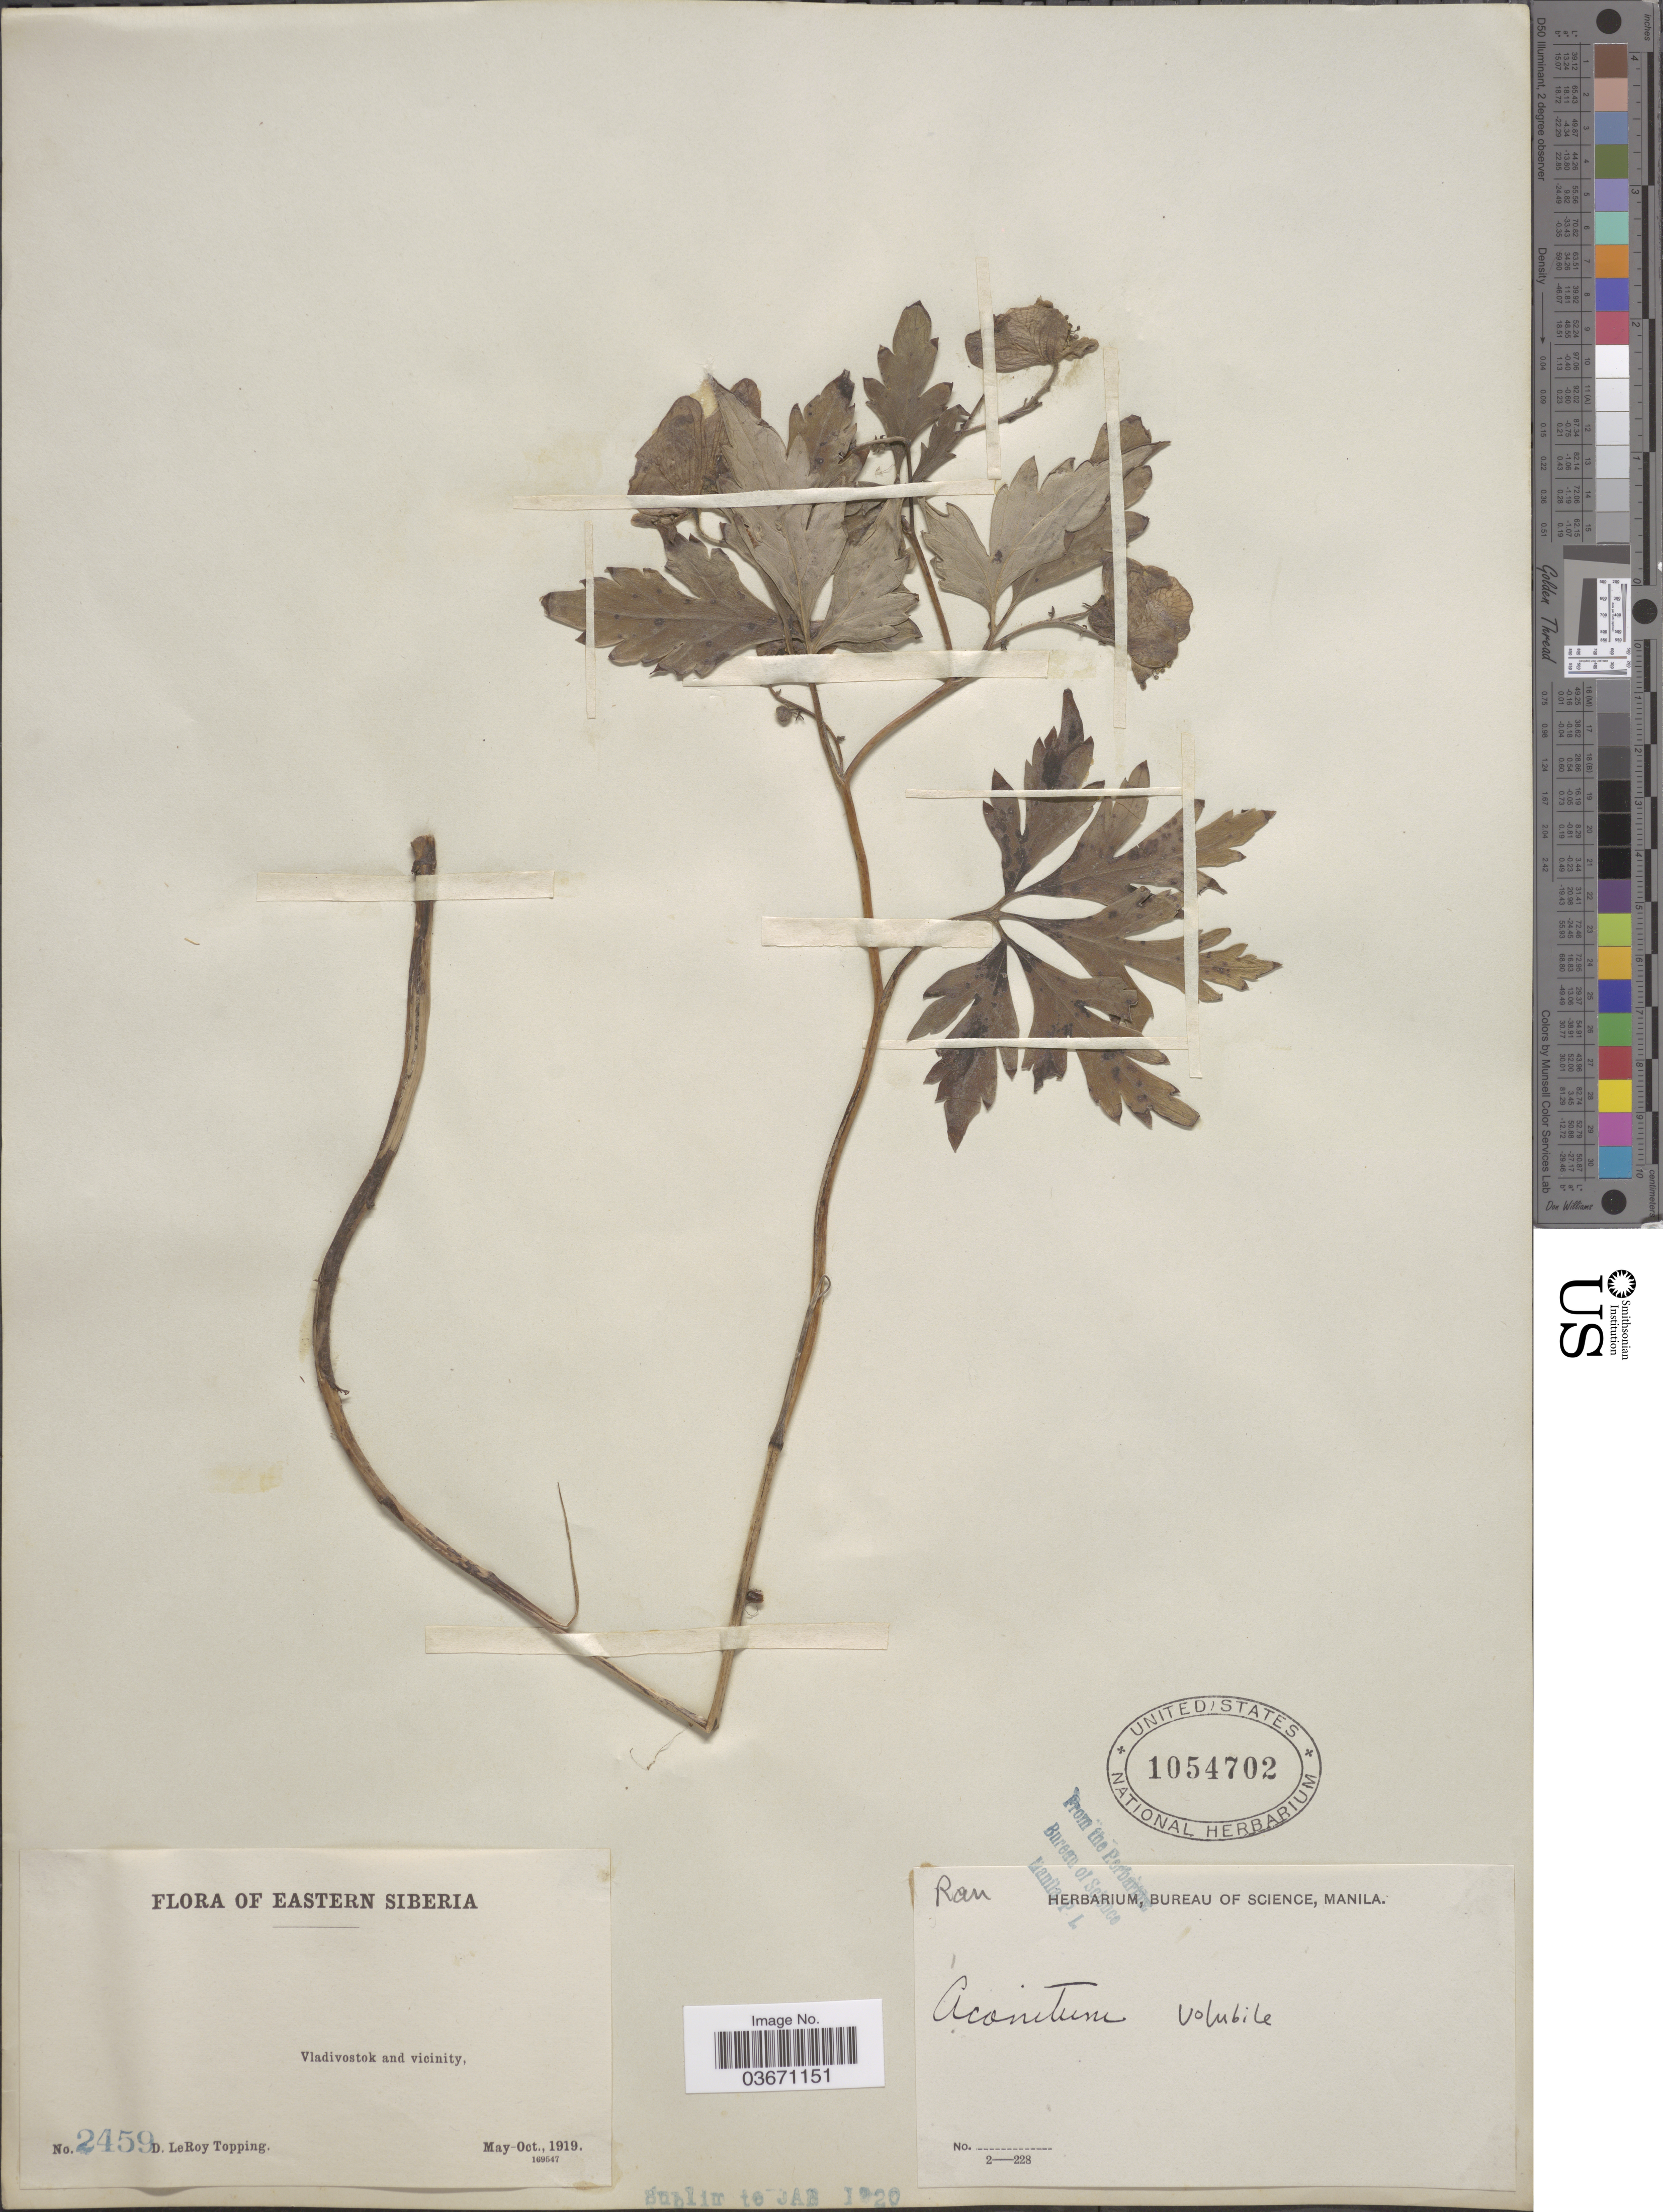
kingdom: Plantae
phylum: Tracheophyta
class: Magnoliopsida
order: Ranunculales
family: Ranunculaceae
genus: Aconitum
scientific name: Aconitum cannabifolium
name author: Franch. ex Finet & Gagnep.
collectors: D. L. Topping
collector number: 2459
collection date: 1919-05/1919-10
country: Russian Federation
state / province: Primorsky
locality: Eastern Siberia. Vladivostok and vicinity.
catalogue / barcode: US 1054702